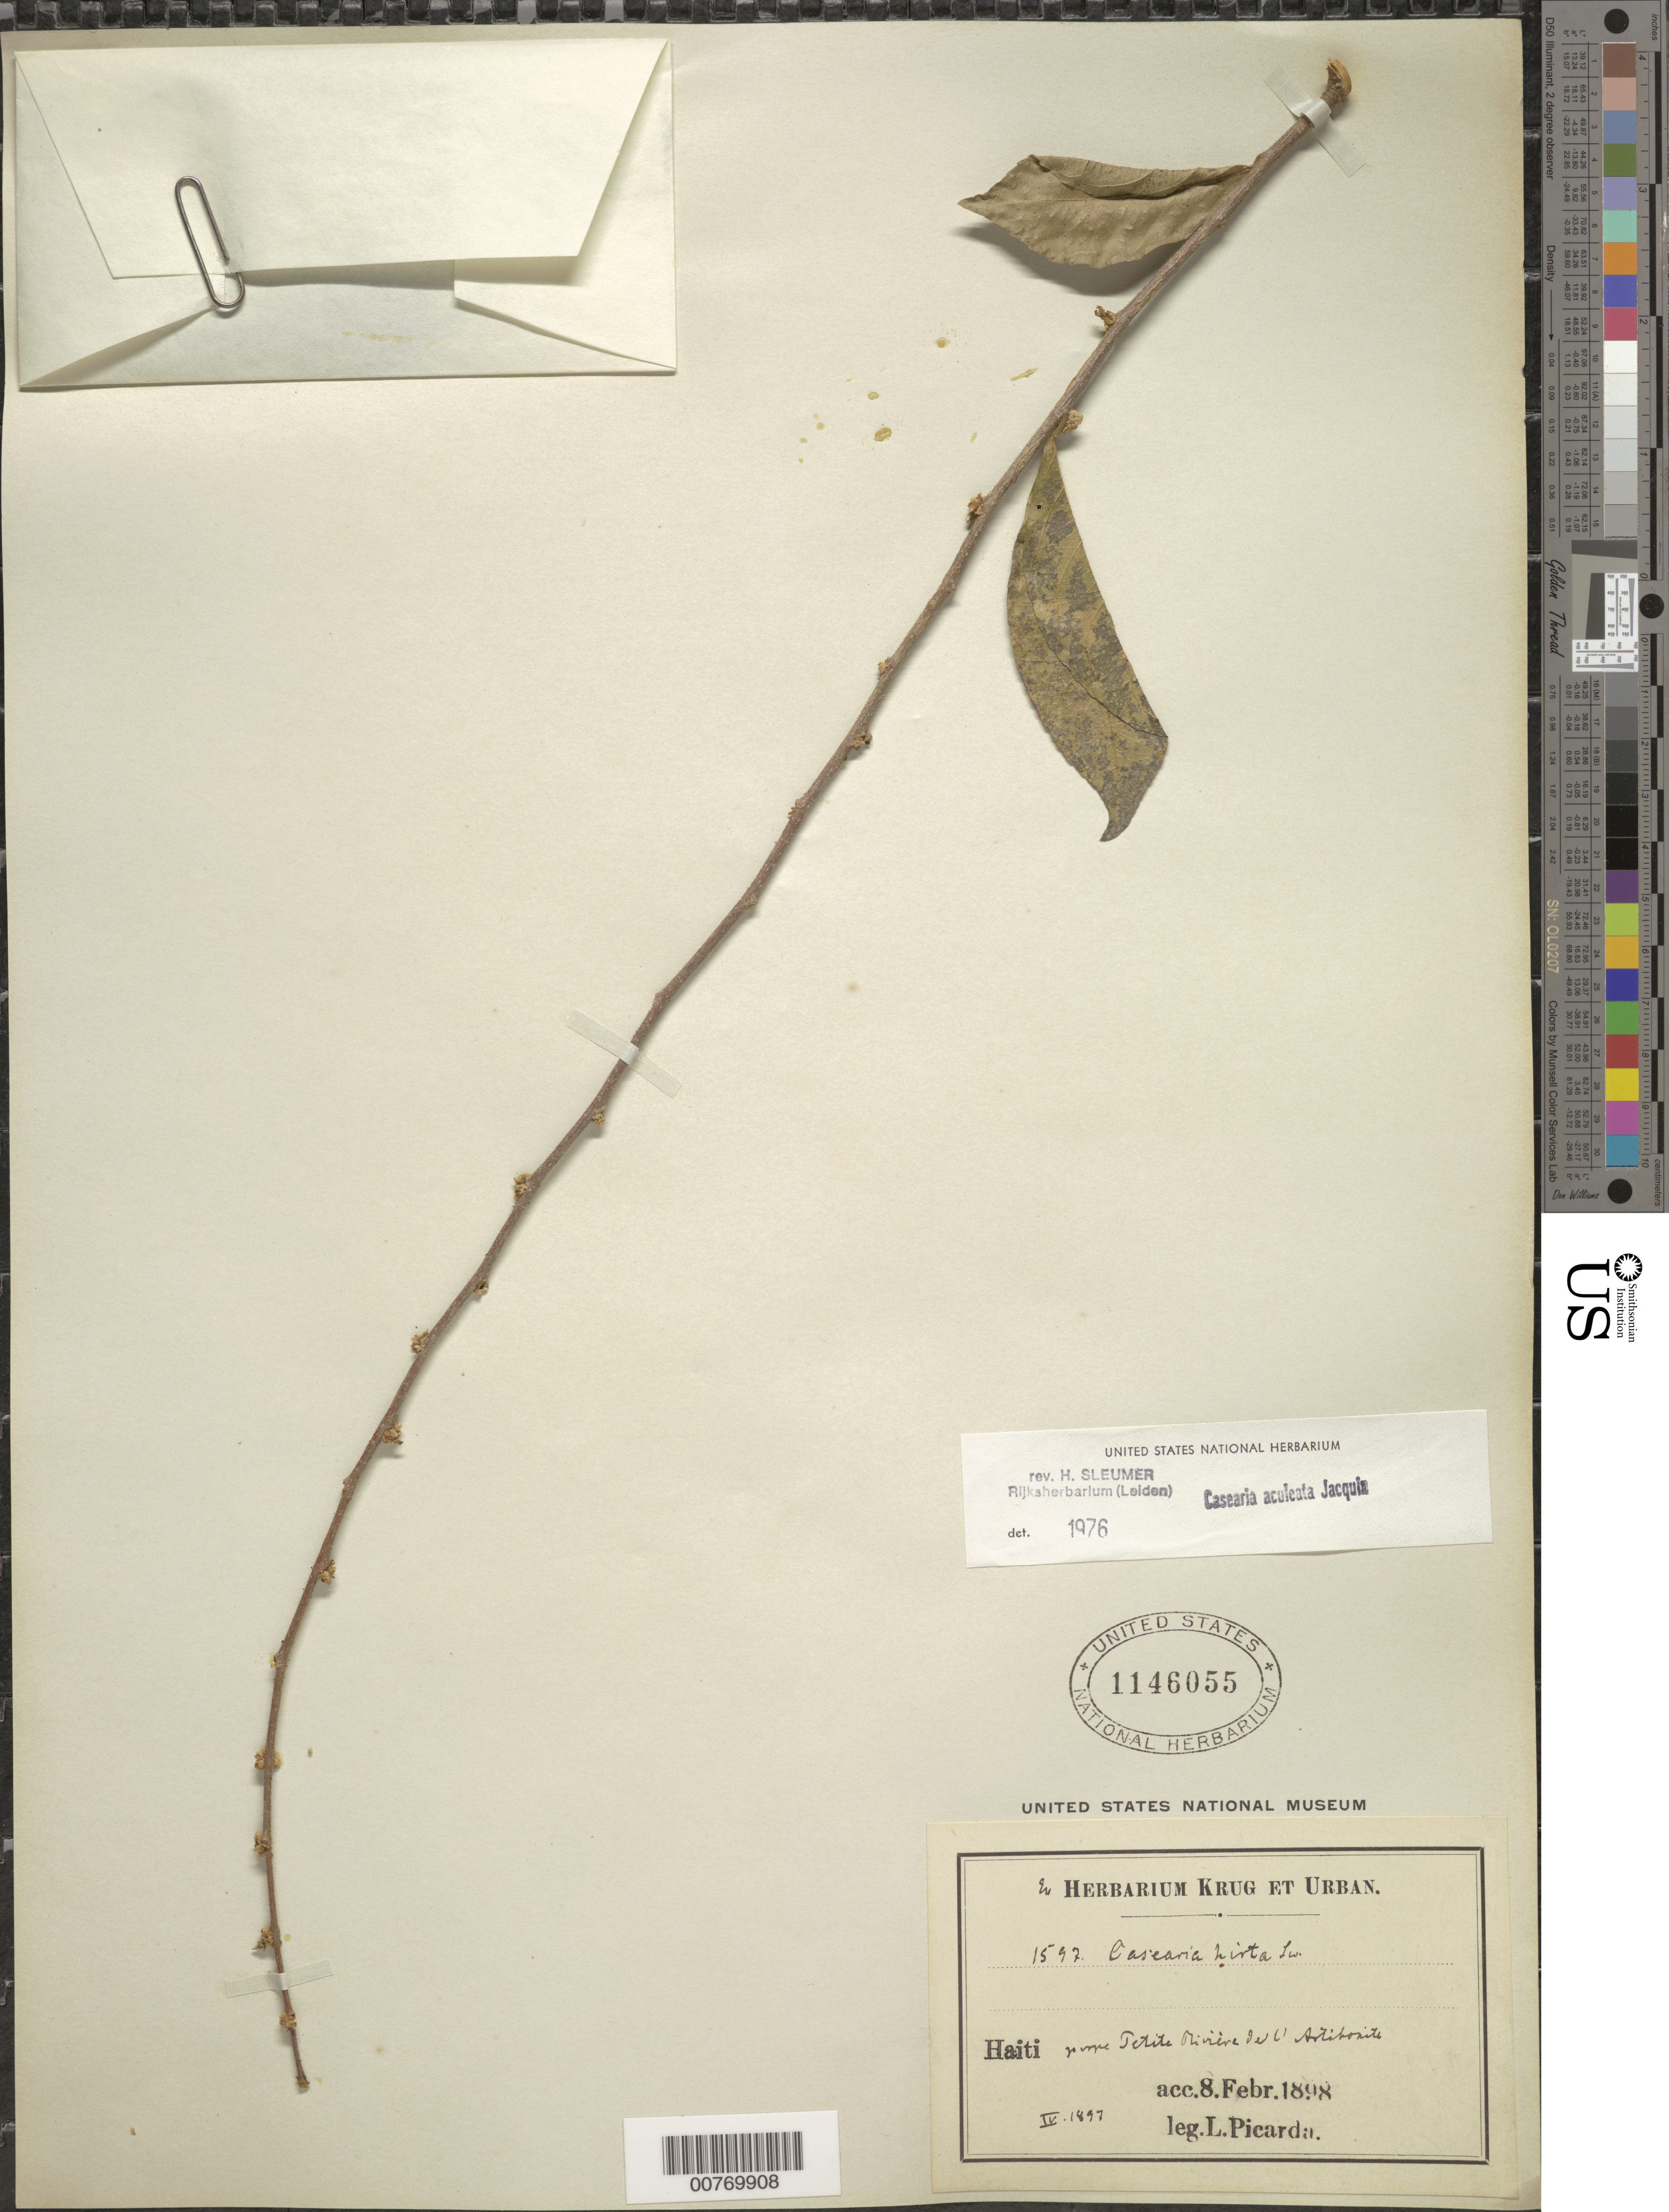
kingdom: Plantae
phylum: Tracheophyta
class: Magnoliopsida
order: Malpighiales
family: Salicaceae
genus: Casearia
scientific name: Casearia aculeata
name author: Jacq.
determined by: Sleumer, H. O.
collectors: L. Picarda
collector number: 1597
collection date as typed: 08 Feb 1898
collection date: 1898-02-08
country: Haiti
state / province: Óuest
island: Hispaniola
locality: Petite Rivière du l'Artibonite.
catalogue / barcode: US 1146055